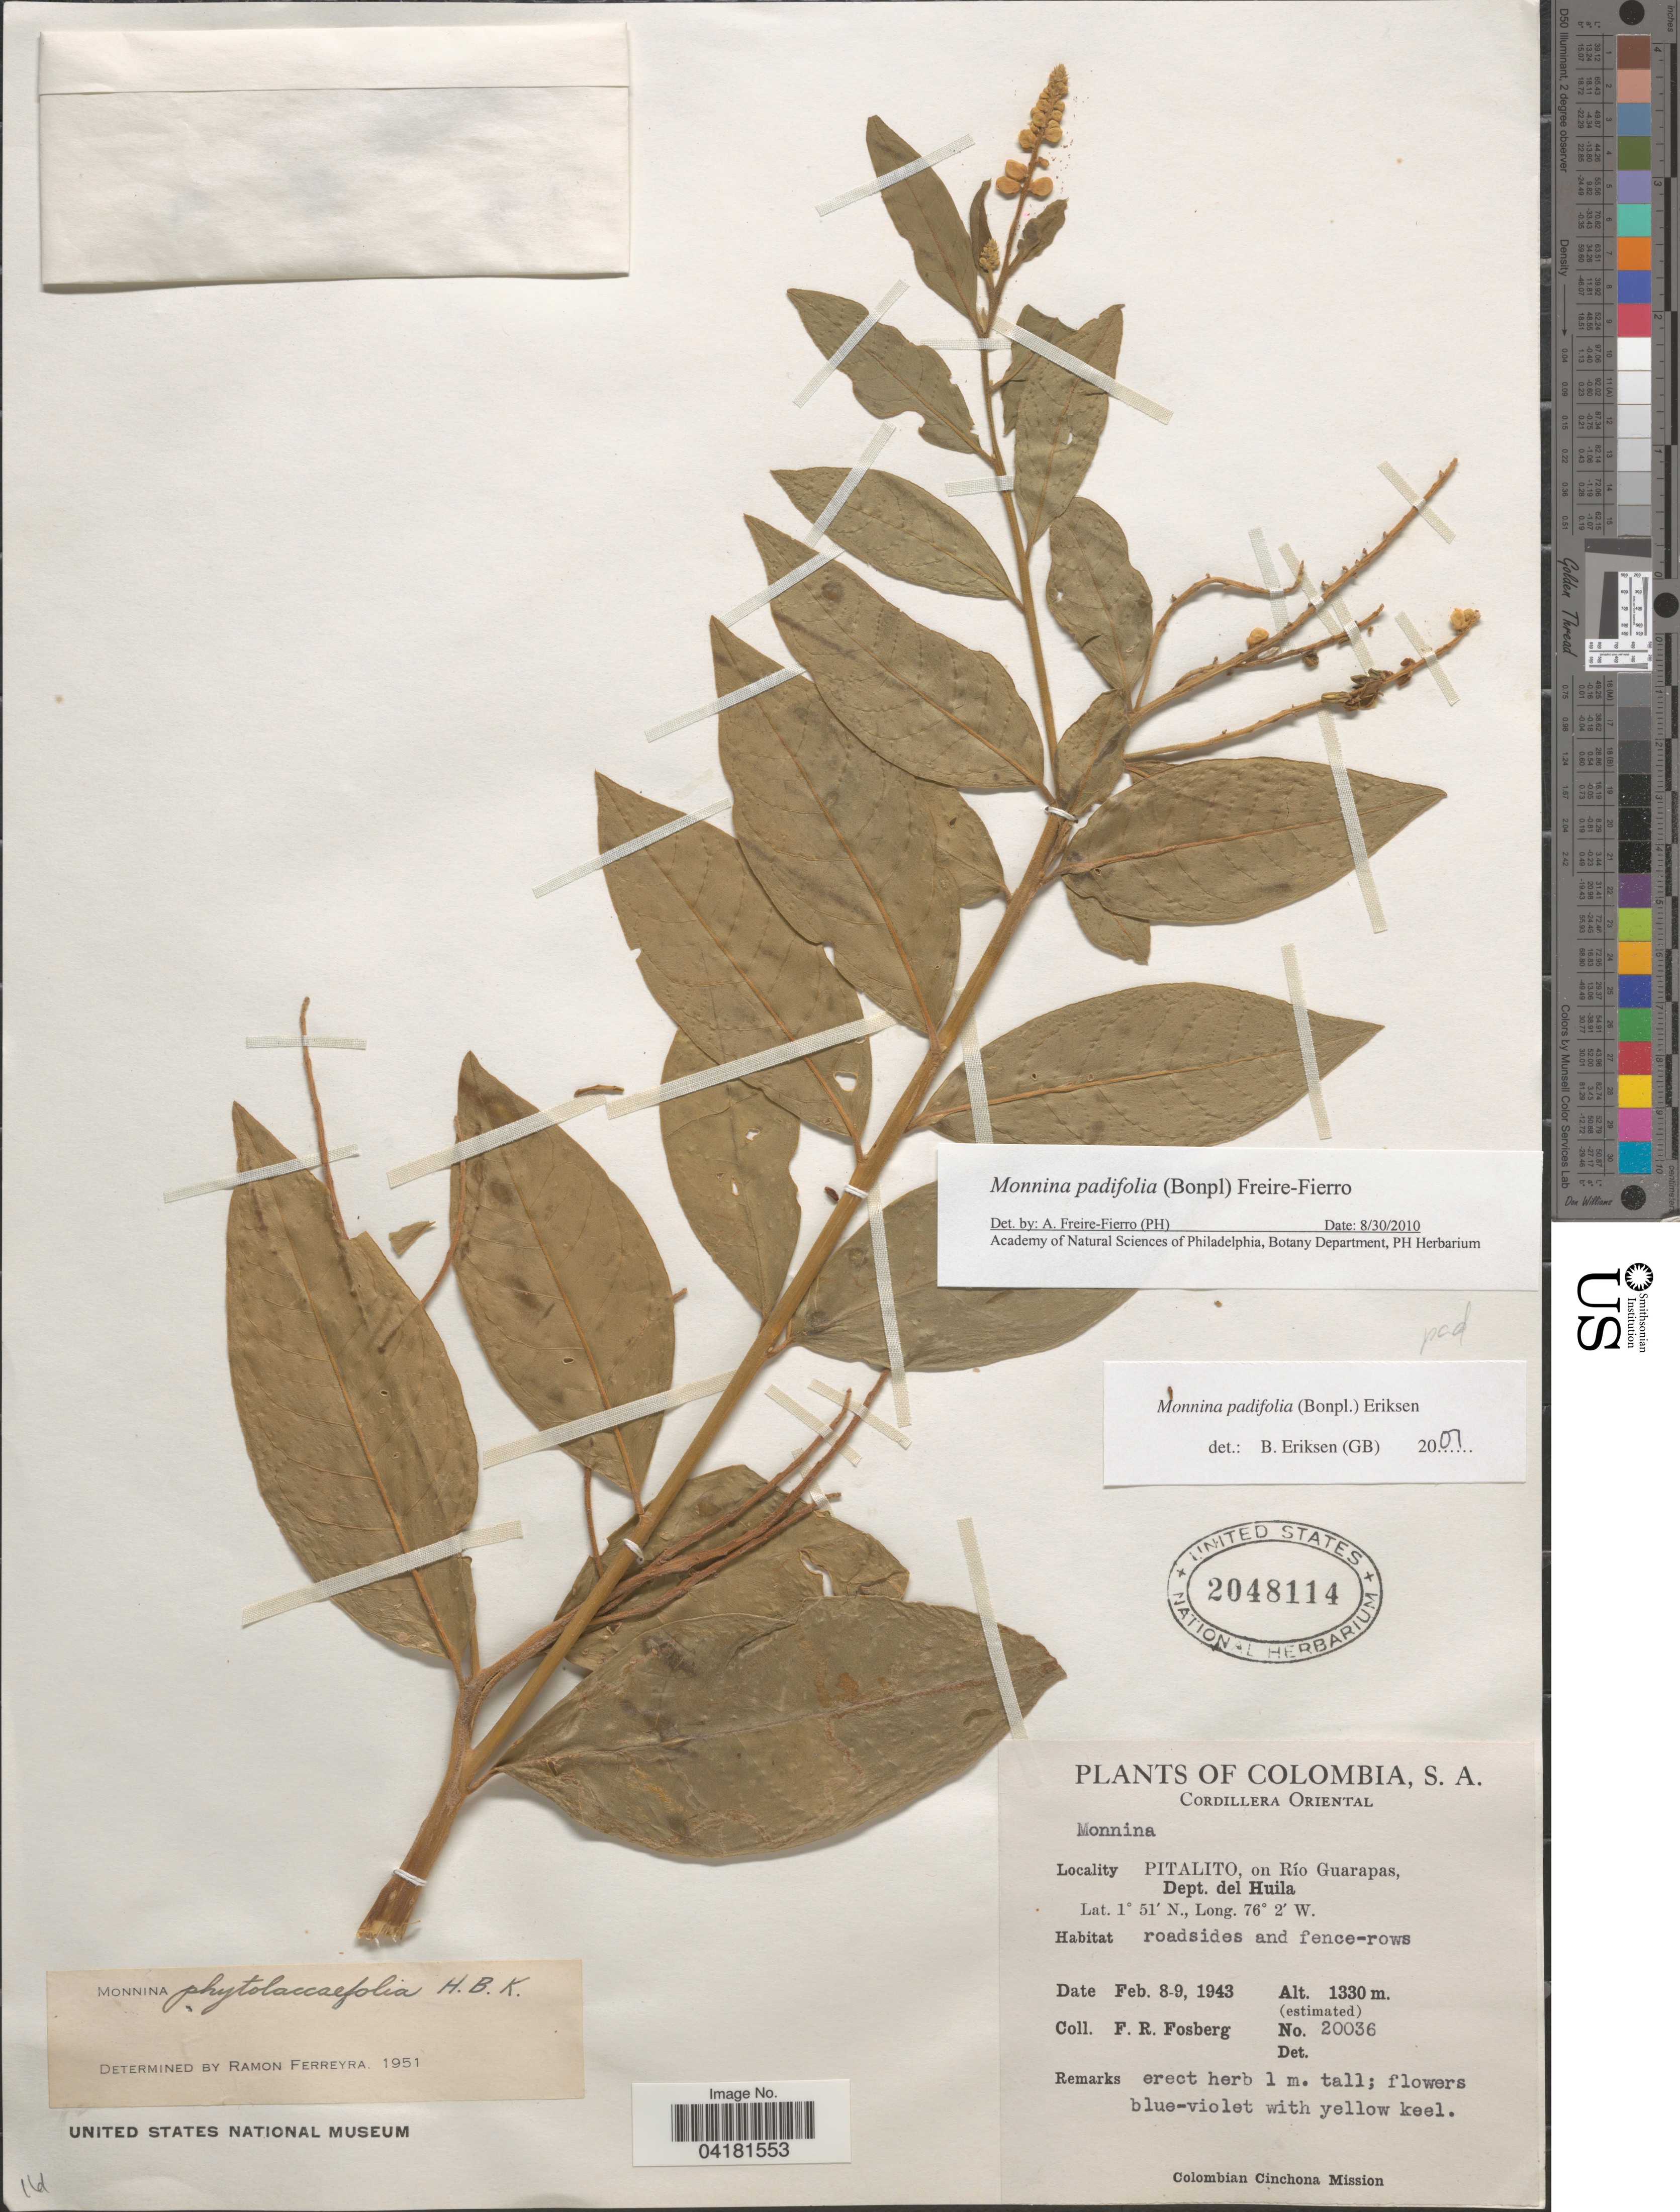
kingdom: Plantae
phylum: Tracheophyta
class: Magnoliopsida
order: Fabales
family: Polygalaceae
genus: Monnina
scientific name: Monnina padifolia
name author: (Bonpl.) Freire-Fierro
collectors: F. R. Fosberg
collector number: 20036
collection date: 1943-02-08/1943-02-09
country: Colombia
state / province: Huila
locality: Cordillera Oriental. Pitalito, on Río Guarapas, Dept. del Huila.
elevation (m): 1330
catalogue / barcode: US 2048114